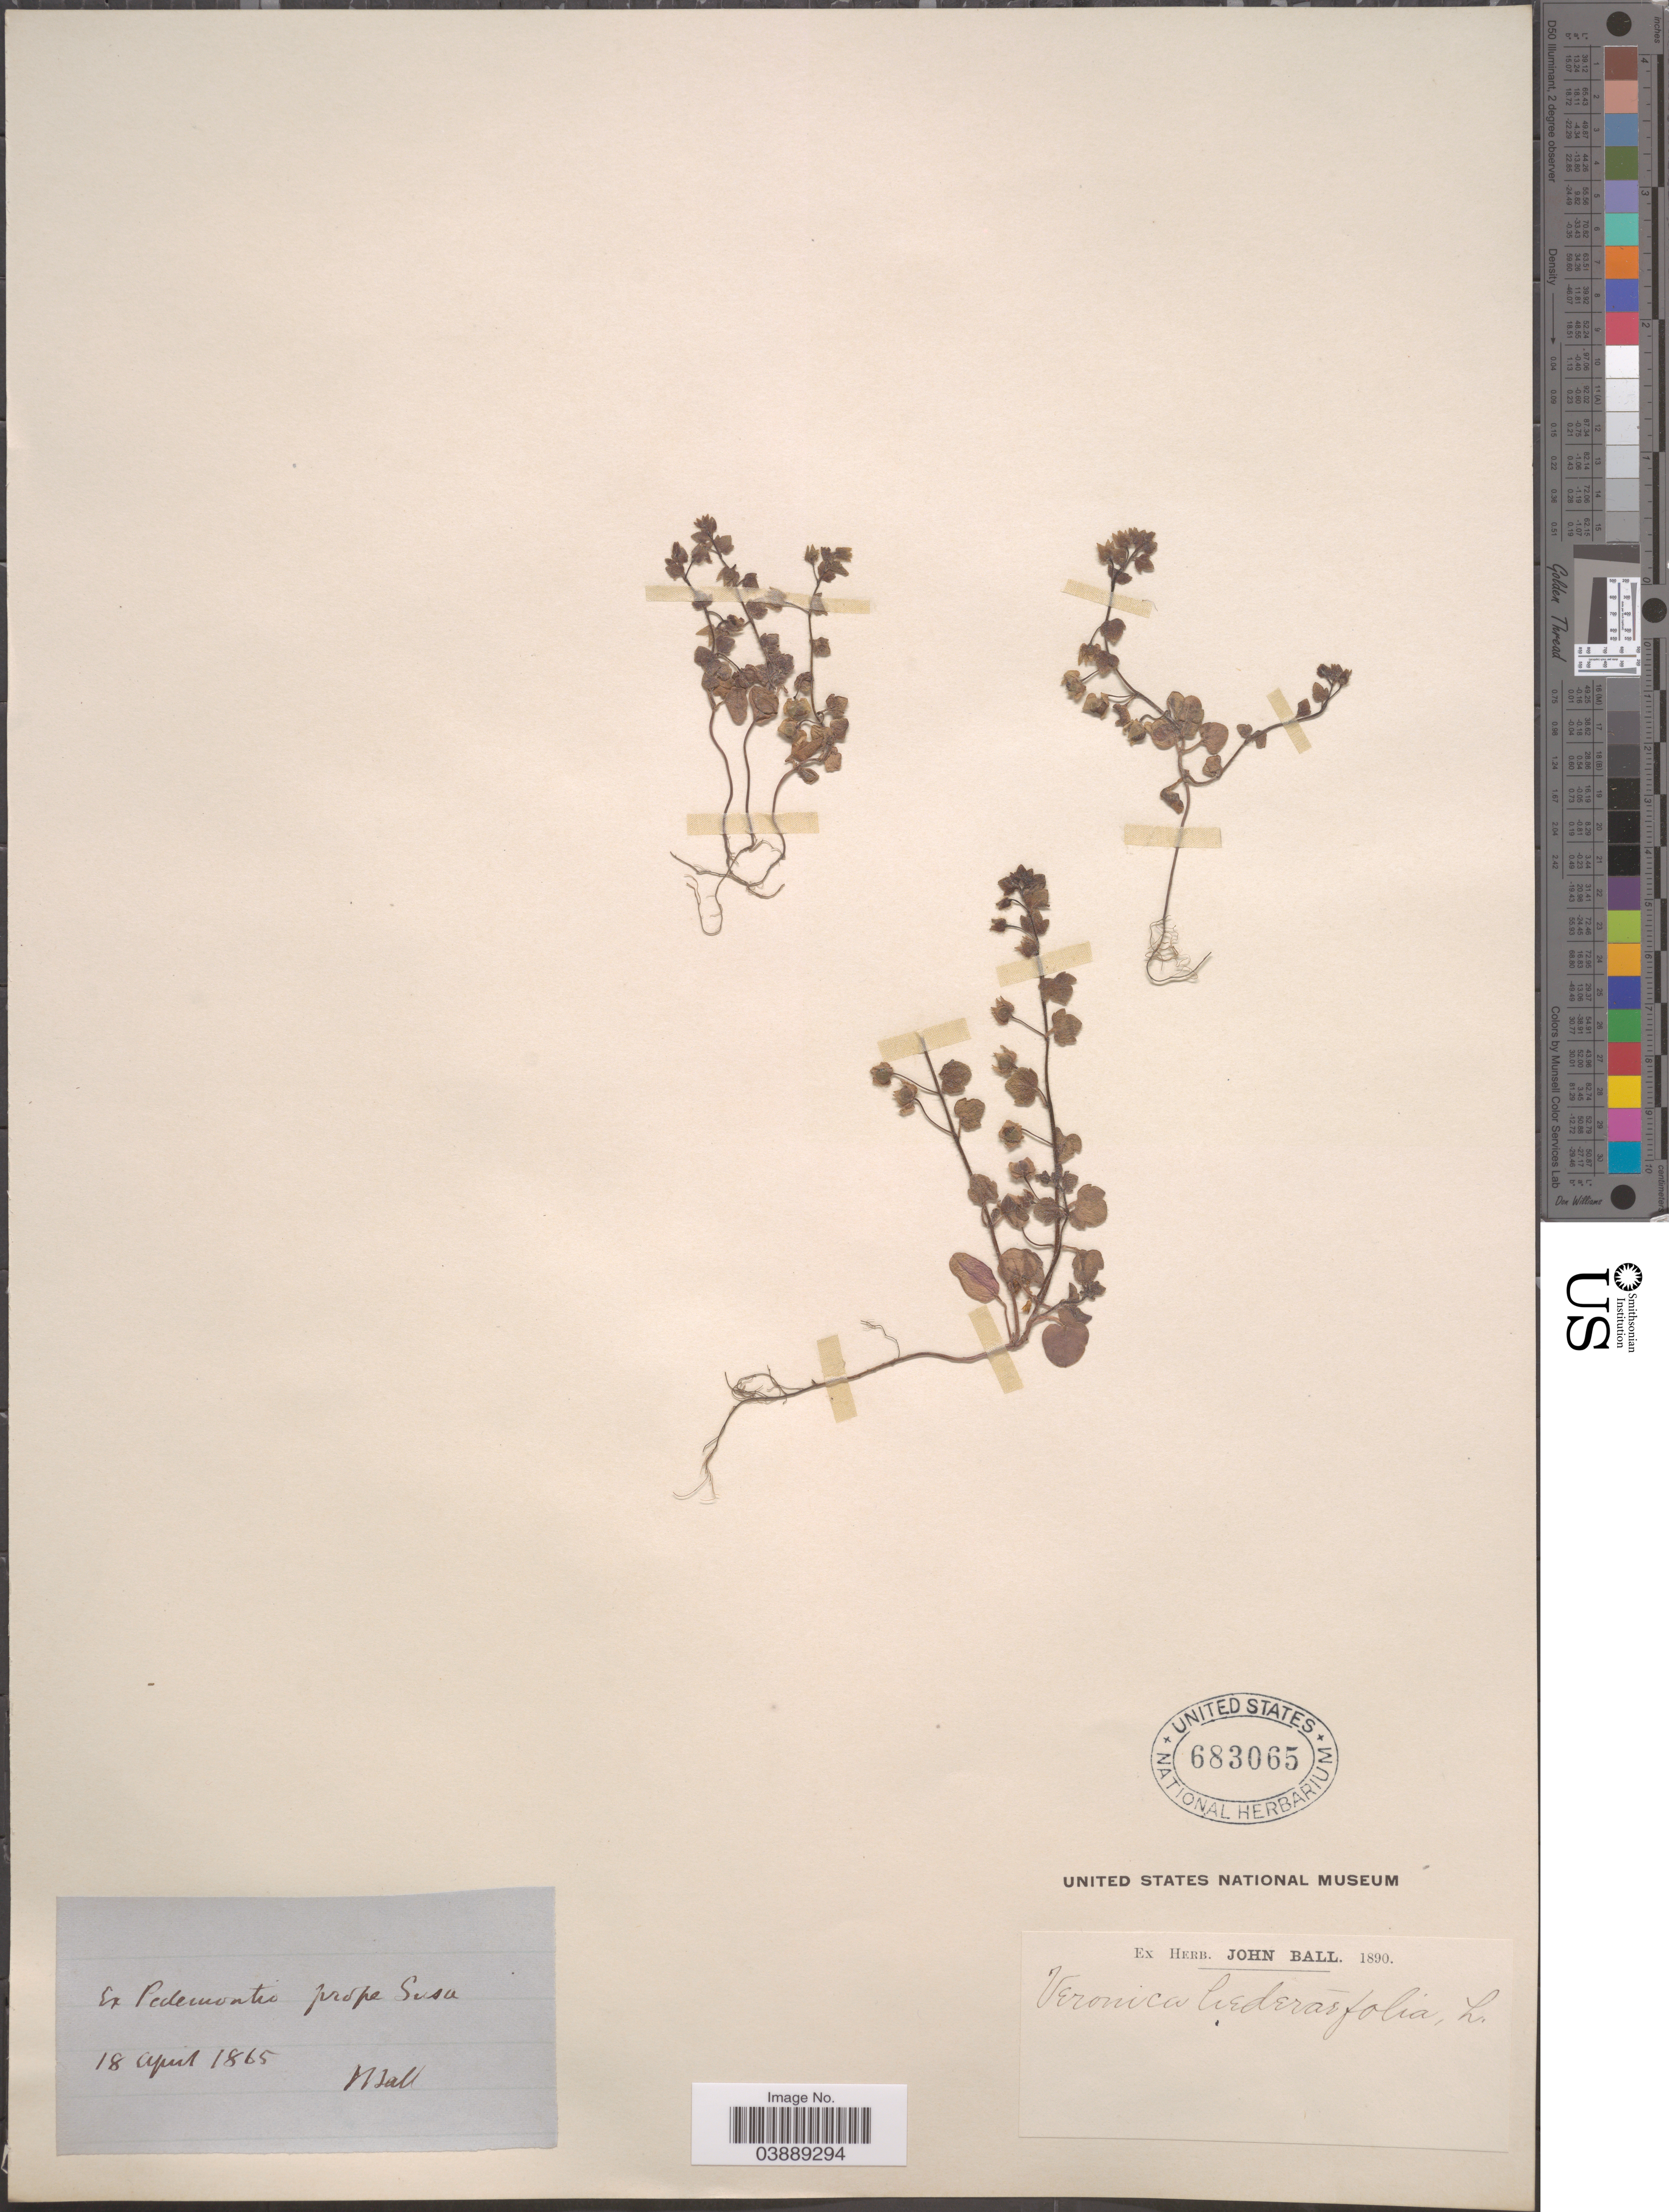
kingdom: Plantae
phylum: Tracheophyta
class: Magnoliopsida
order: Lamiales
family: Plantaginaceae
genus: Veronica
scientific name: Veronica hederifolia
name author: L.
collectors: J. Ball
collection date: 1865-04-18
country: Italy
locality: Ex Pedemontic prope Sissa.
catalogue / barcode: US 683065